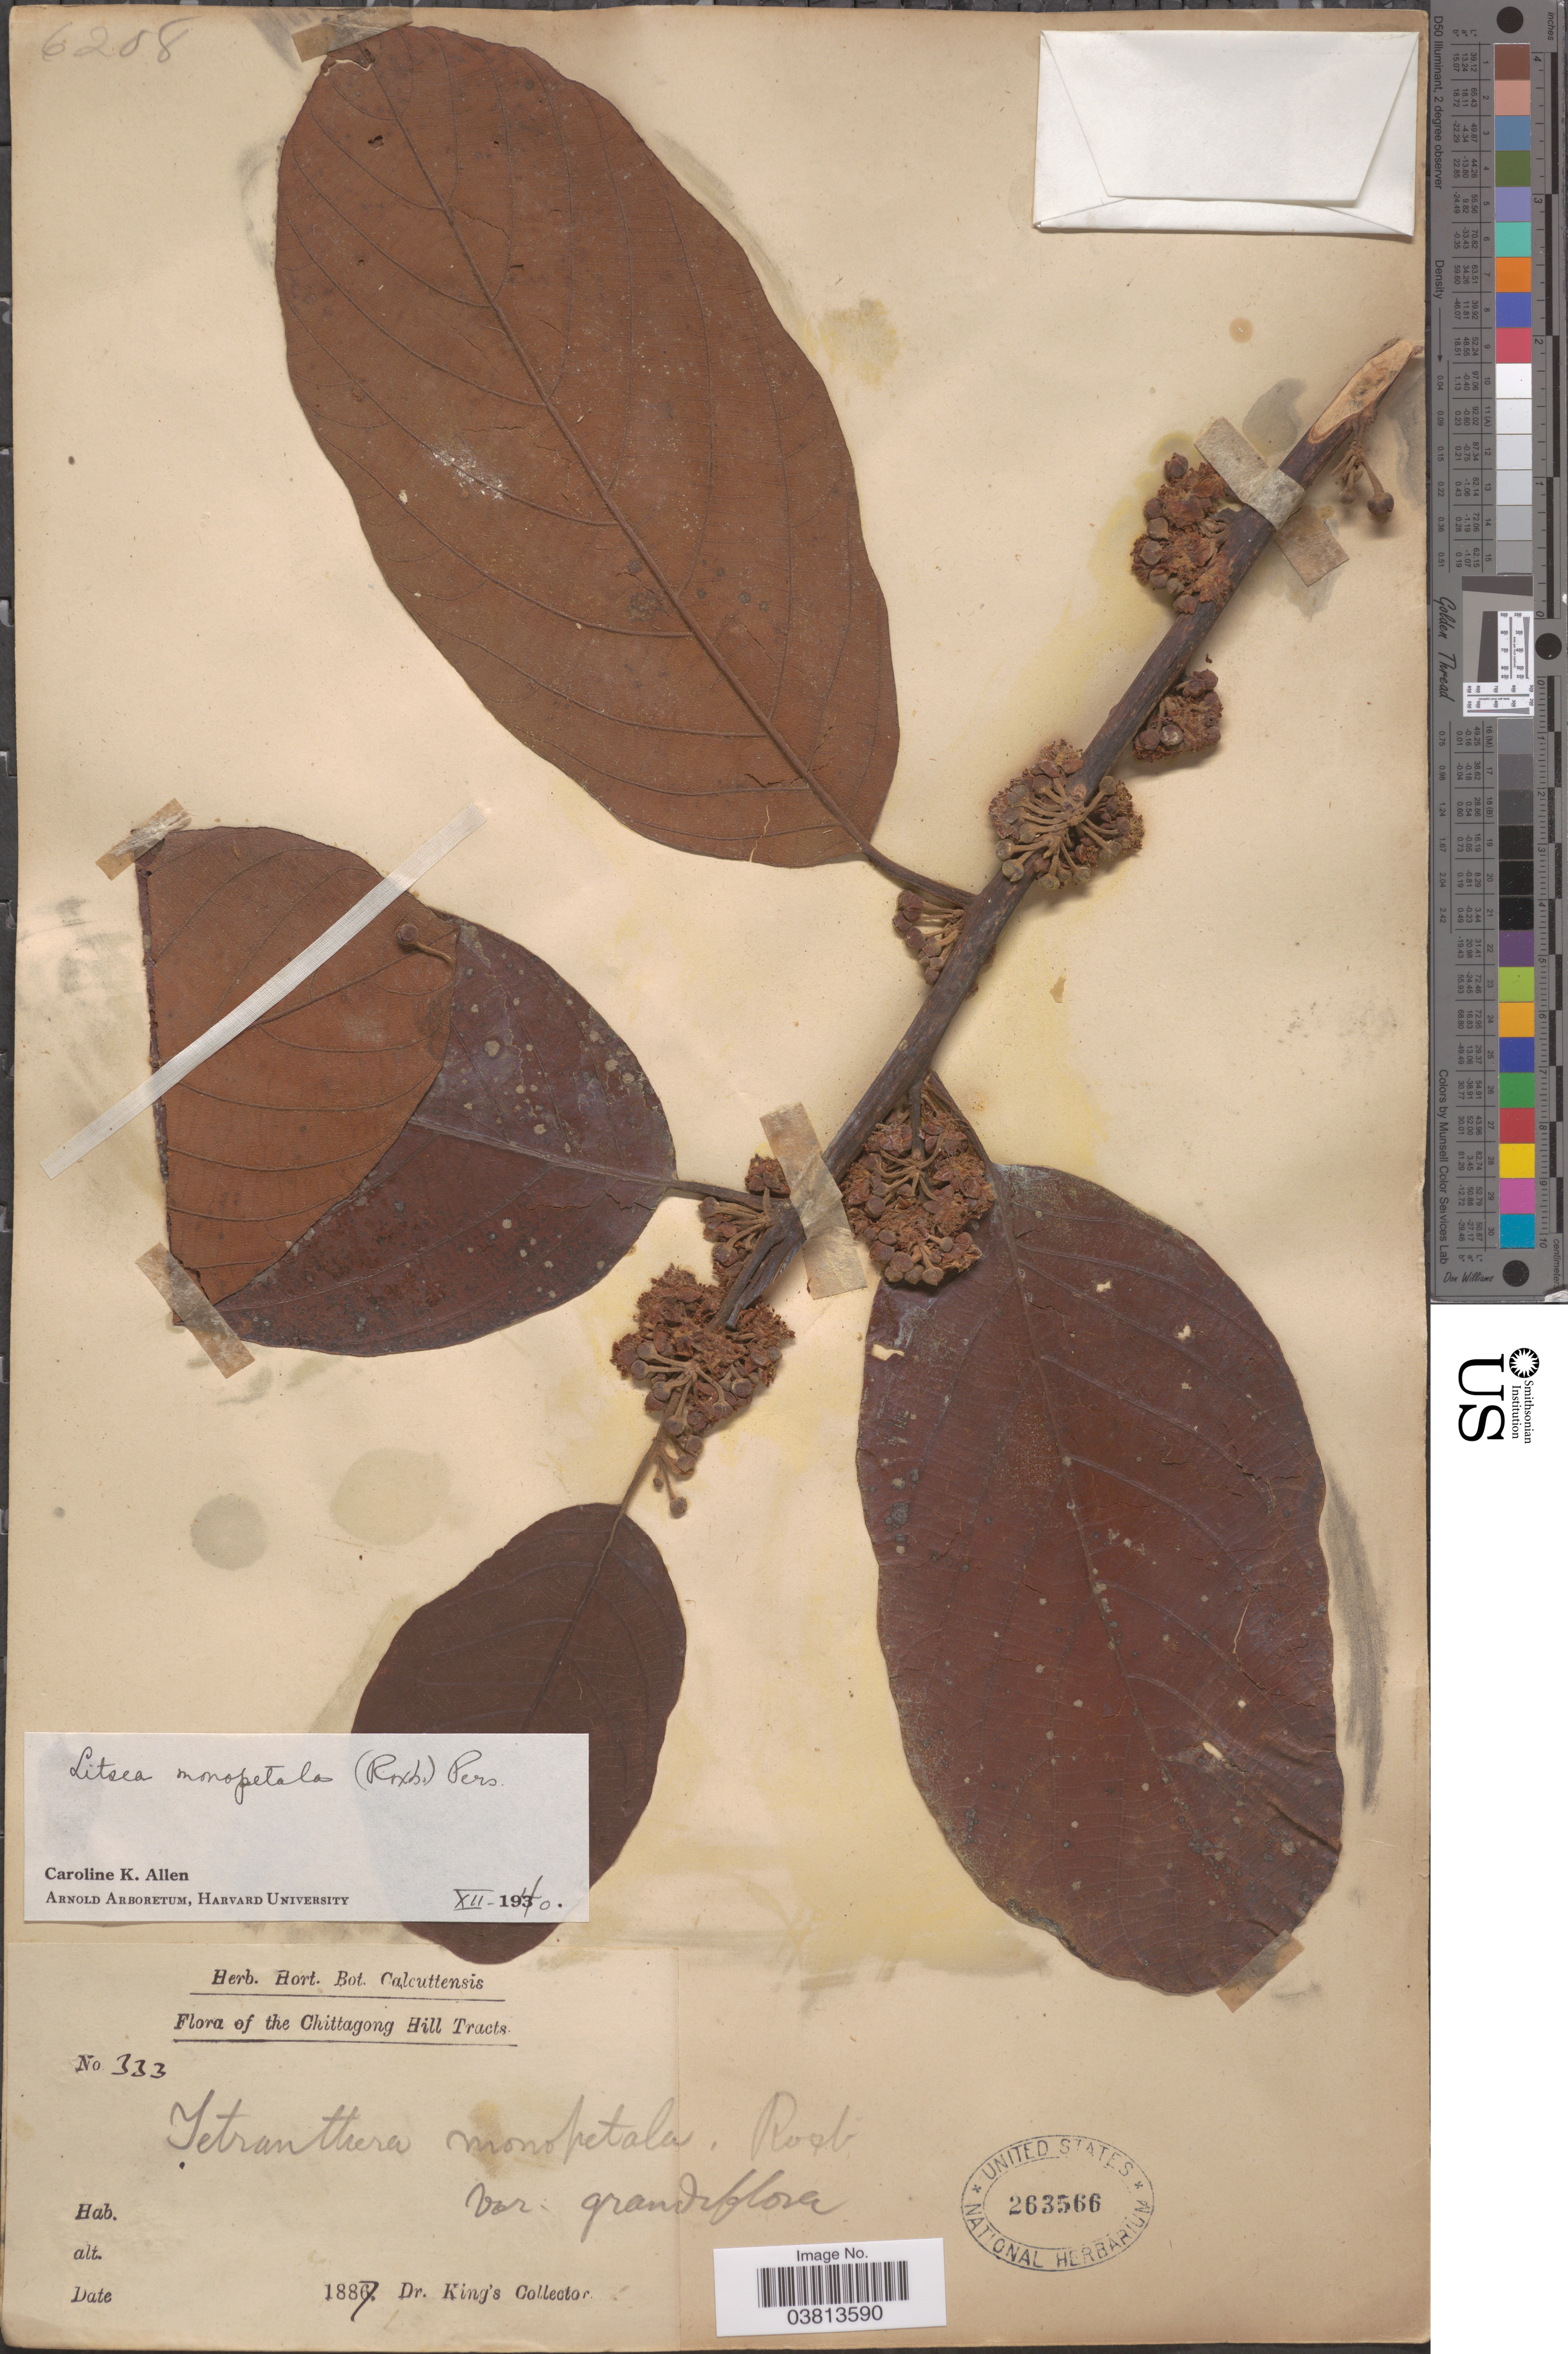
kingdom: Plantae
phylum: Tracheophyta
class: Magnoliopsida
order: Laurales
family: Lauraceae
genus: Litsea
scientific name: Litsea monopetala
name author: (Roxb.) Pers.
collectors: Dr. King's collector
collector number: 333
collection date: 1887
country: Bangladesh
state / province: Chittagong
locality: The Chittagong Hill Tracts.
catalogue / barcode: US 263566